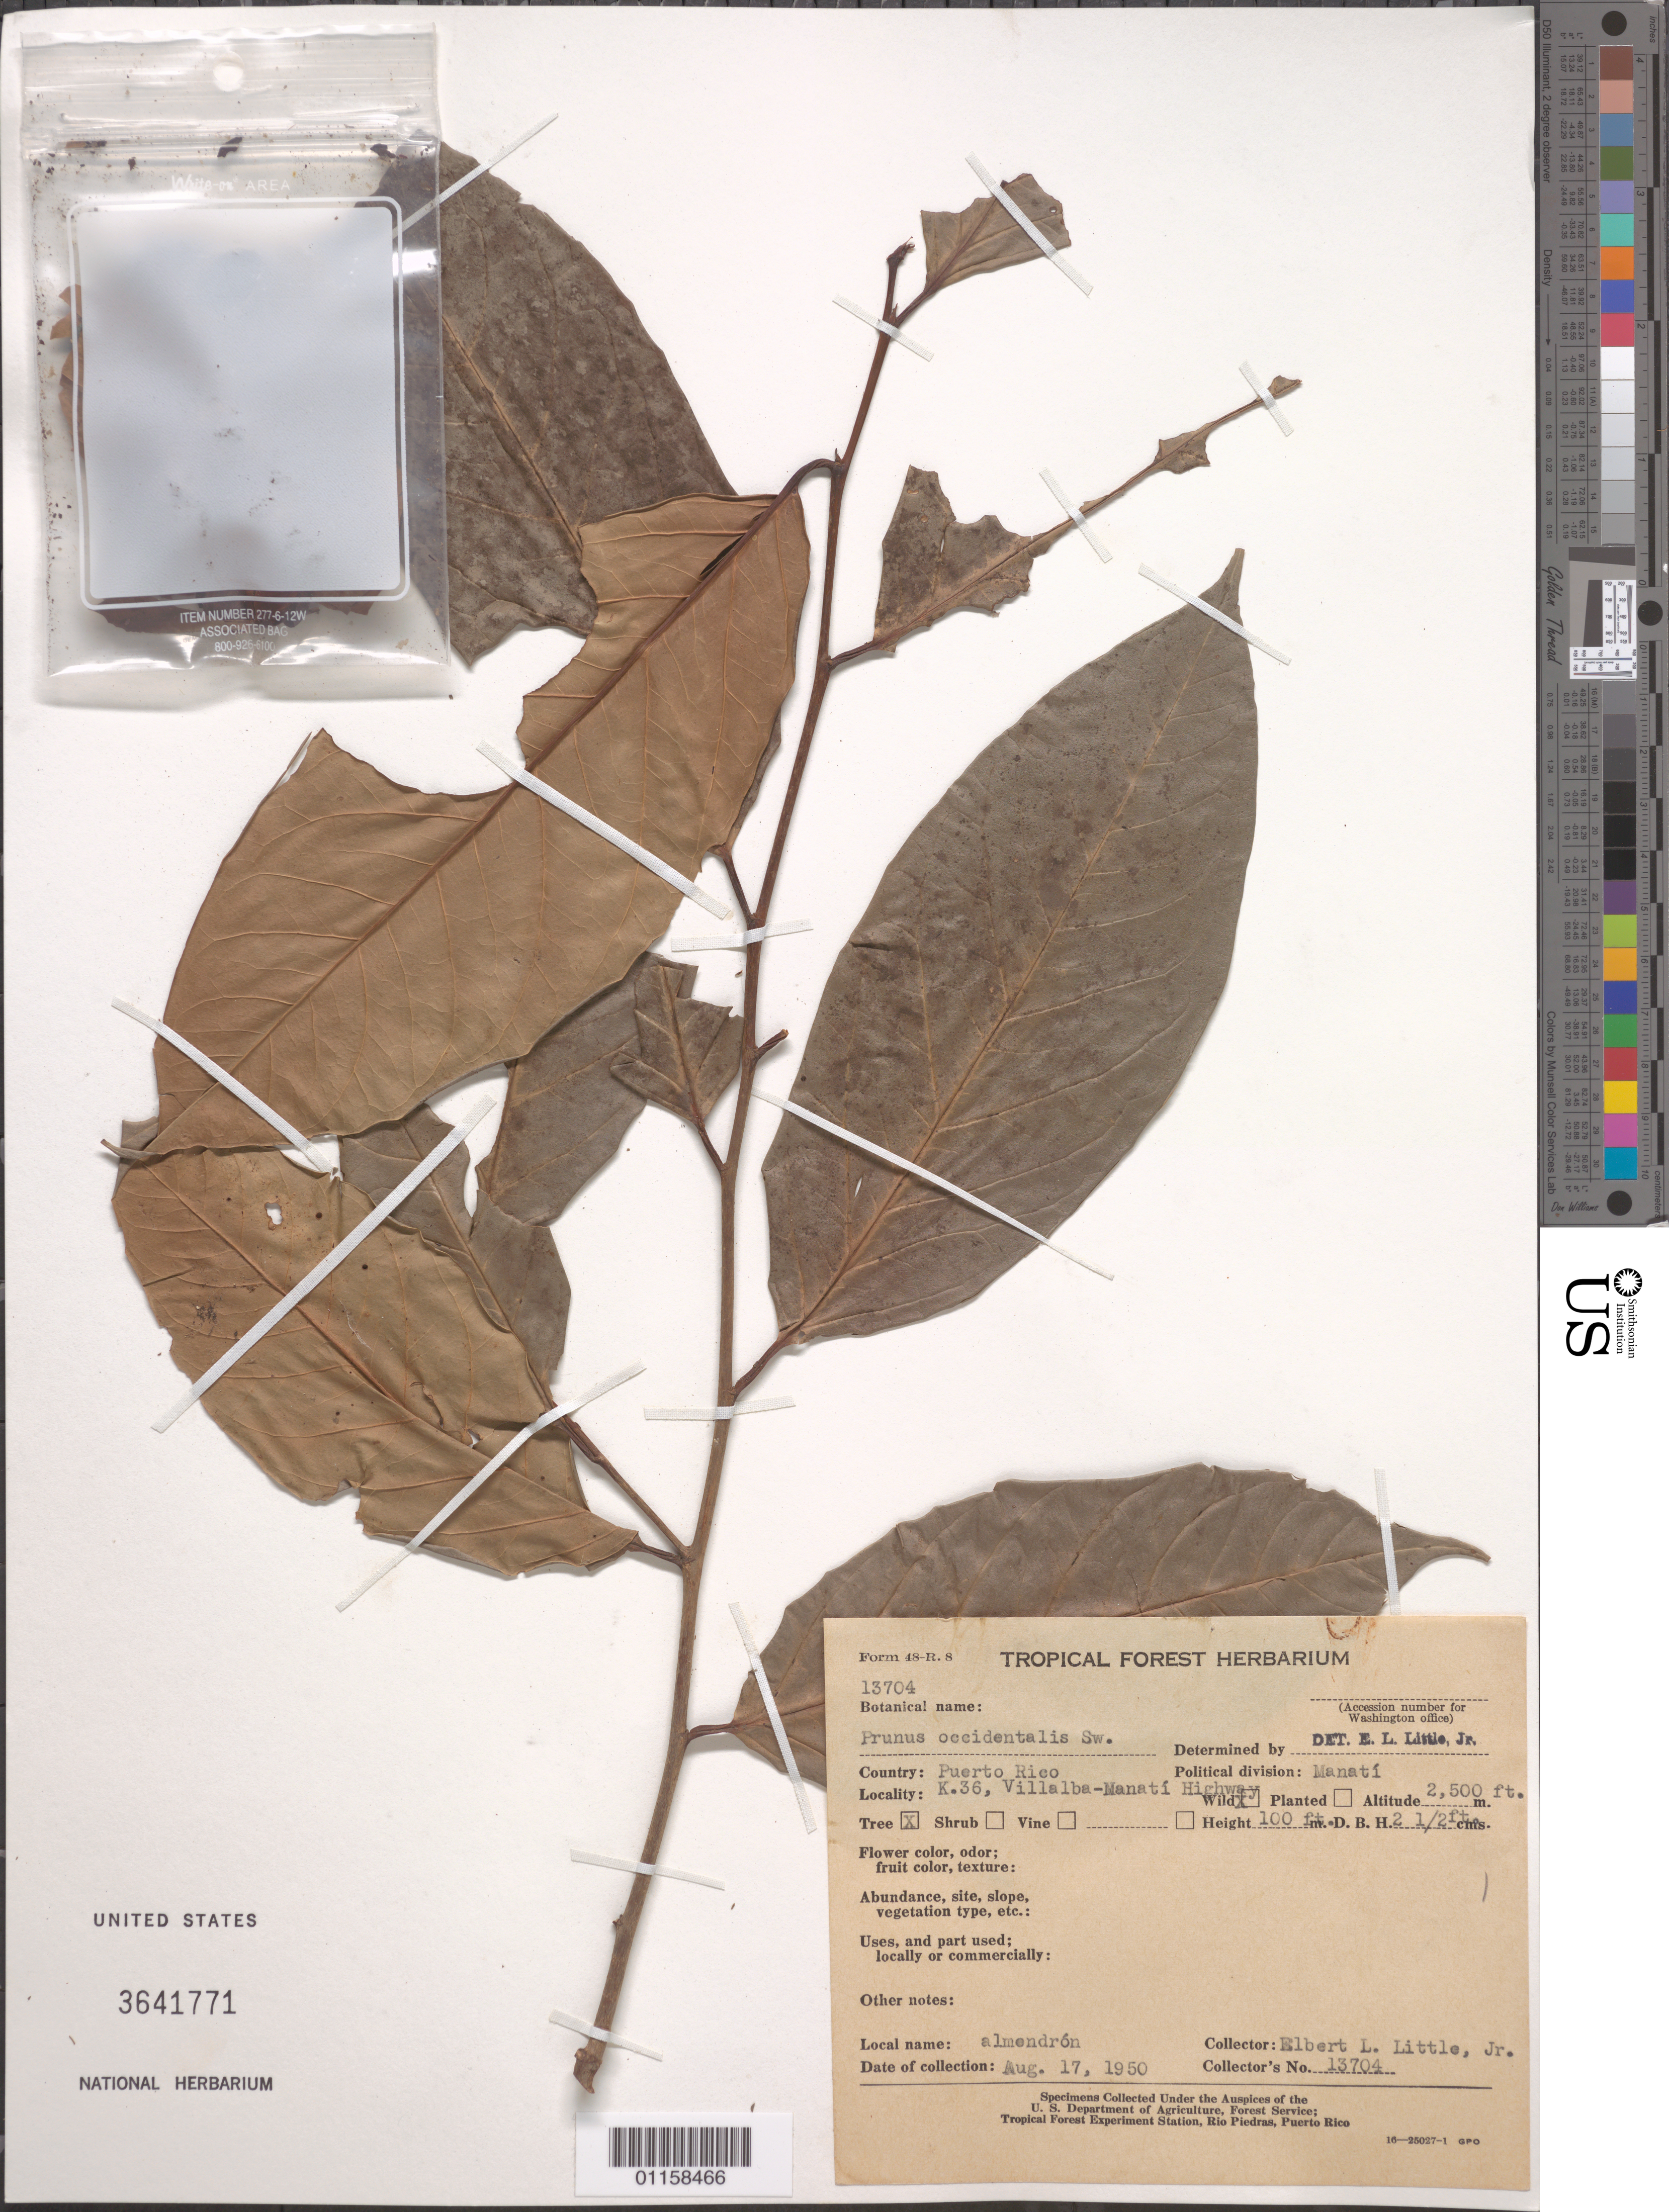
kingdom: Plantae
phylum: Tracheophyta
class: Magnoliopsida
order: Rosales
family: Rosaceae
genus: Prunus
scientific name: Prunus occidentalis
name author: Sw.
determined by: Little, Elbert L., Jr., (FSSR), United States Department of Agriculture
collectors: E. L. Little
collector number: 13704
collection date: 1950-08-17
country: Puerto Rico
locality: Manatí, K. 36, Villalba-Manatí Highway.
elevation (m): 762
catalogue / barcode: US 3641771